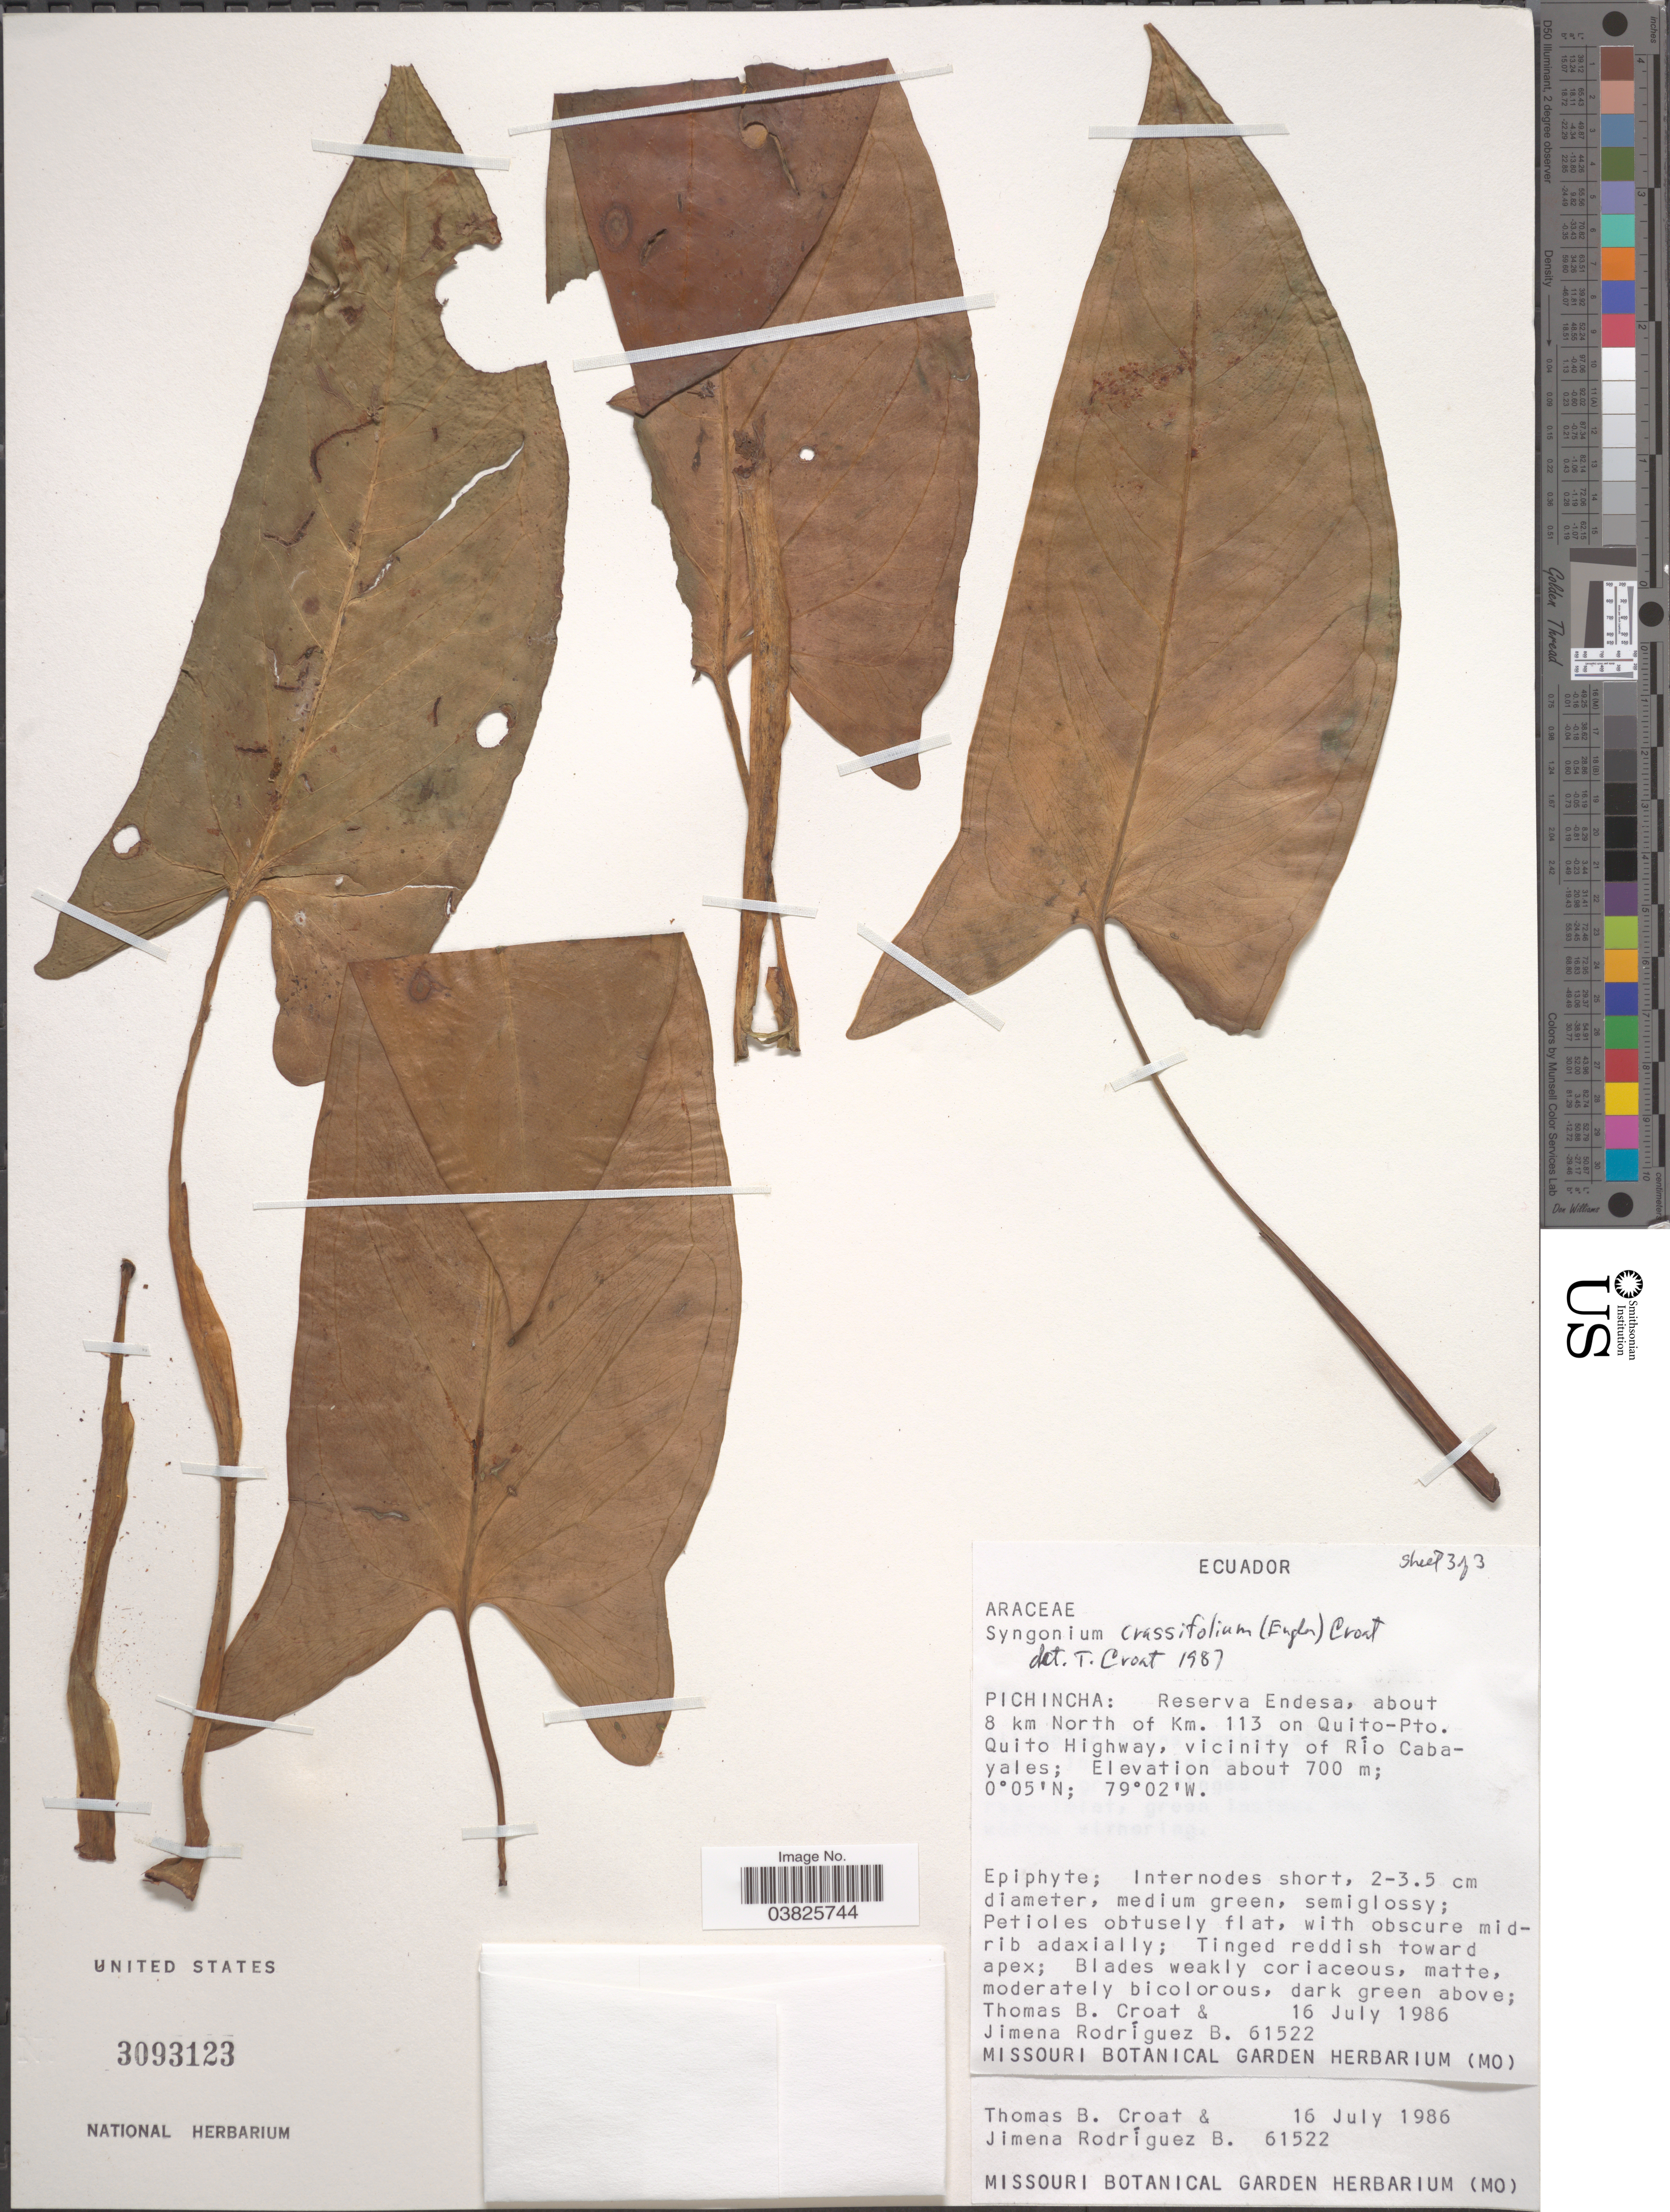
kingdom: Plantae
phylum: Tracheophyta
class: Liliopsida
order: Alismatales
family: Araceae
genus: Syngonium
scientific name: Syngonium crassifolium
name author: (Engl.) Croat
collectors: T. B. Croat & J. Rodriguez B.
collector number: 61522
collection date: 1986-07-16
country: Ecuador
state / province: Pichincha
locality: Reserva Endesa, about 8 km North of Km. 113 on Quito-Pto. Quito Highway, vicinity of Río Cabayales.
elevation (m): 700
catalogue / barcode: US 3093123